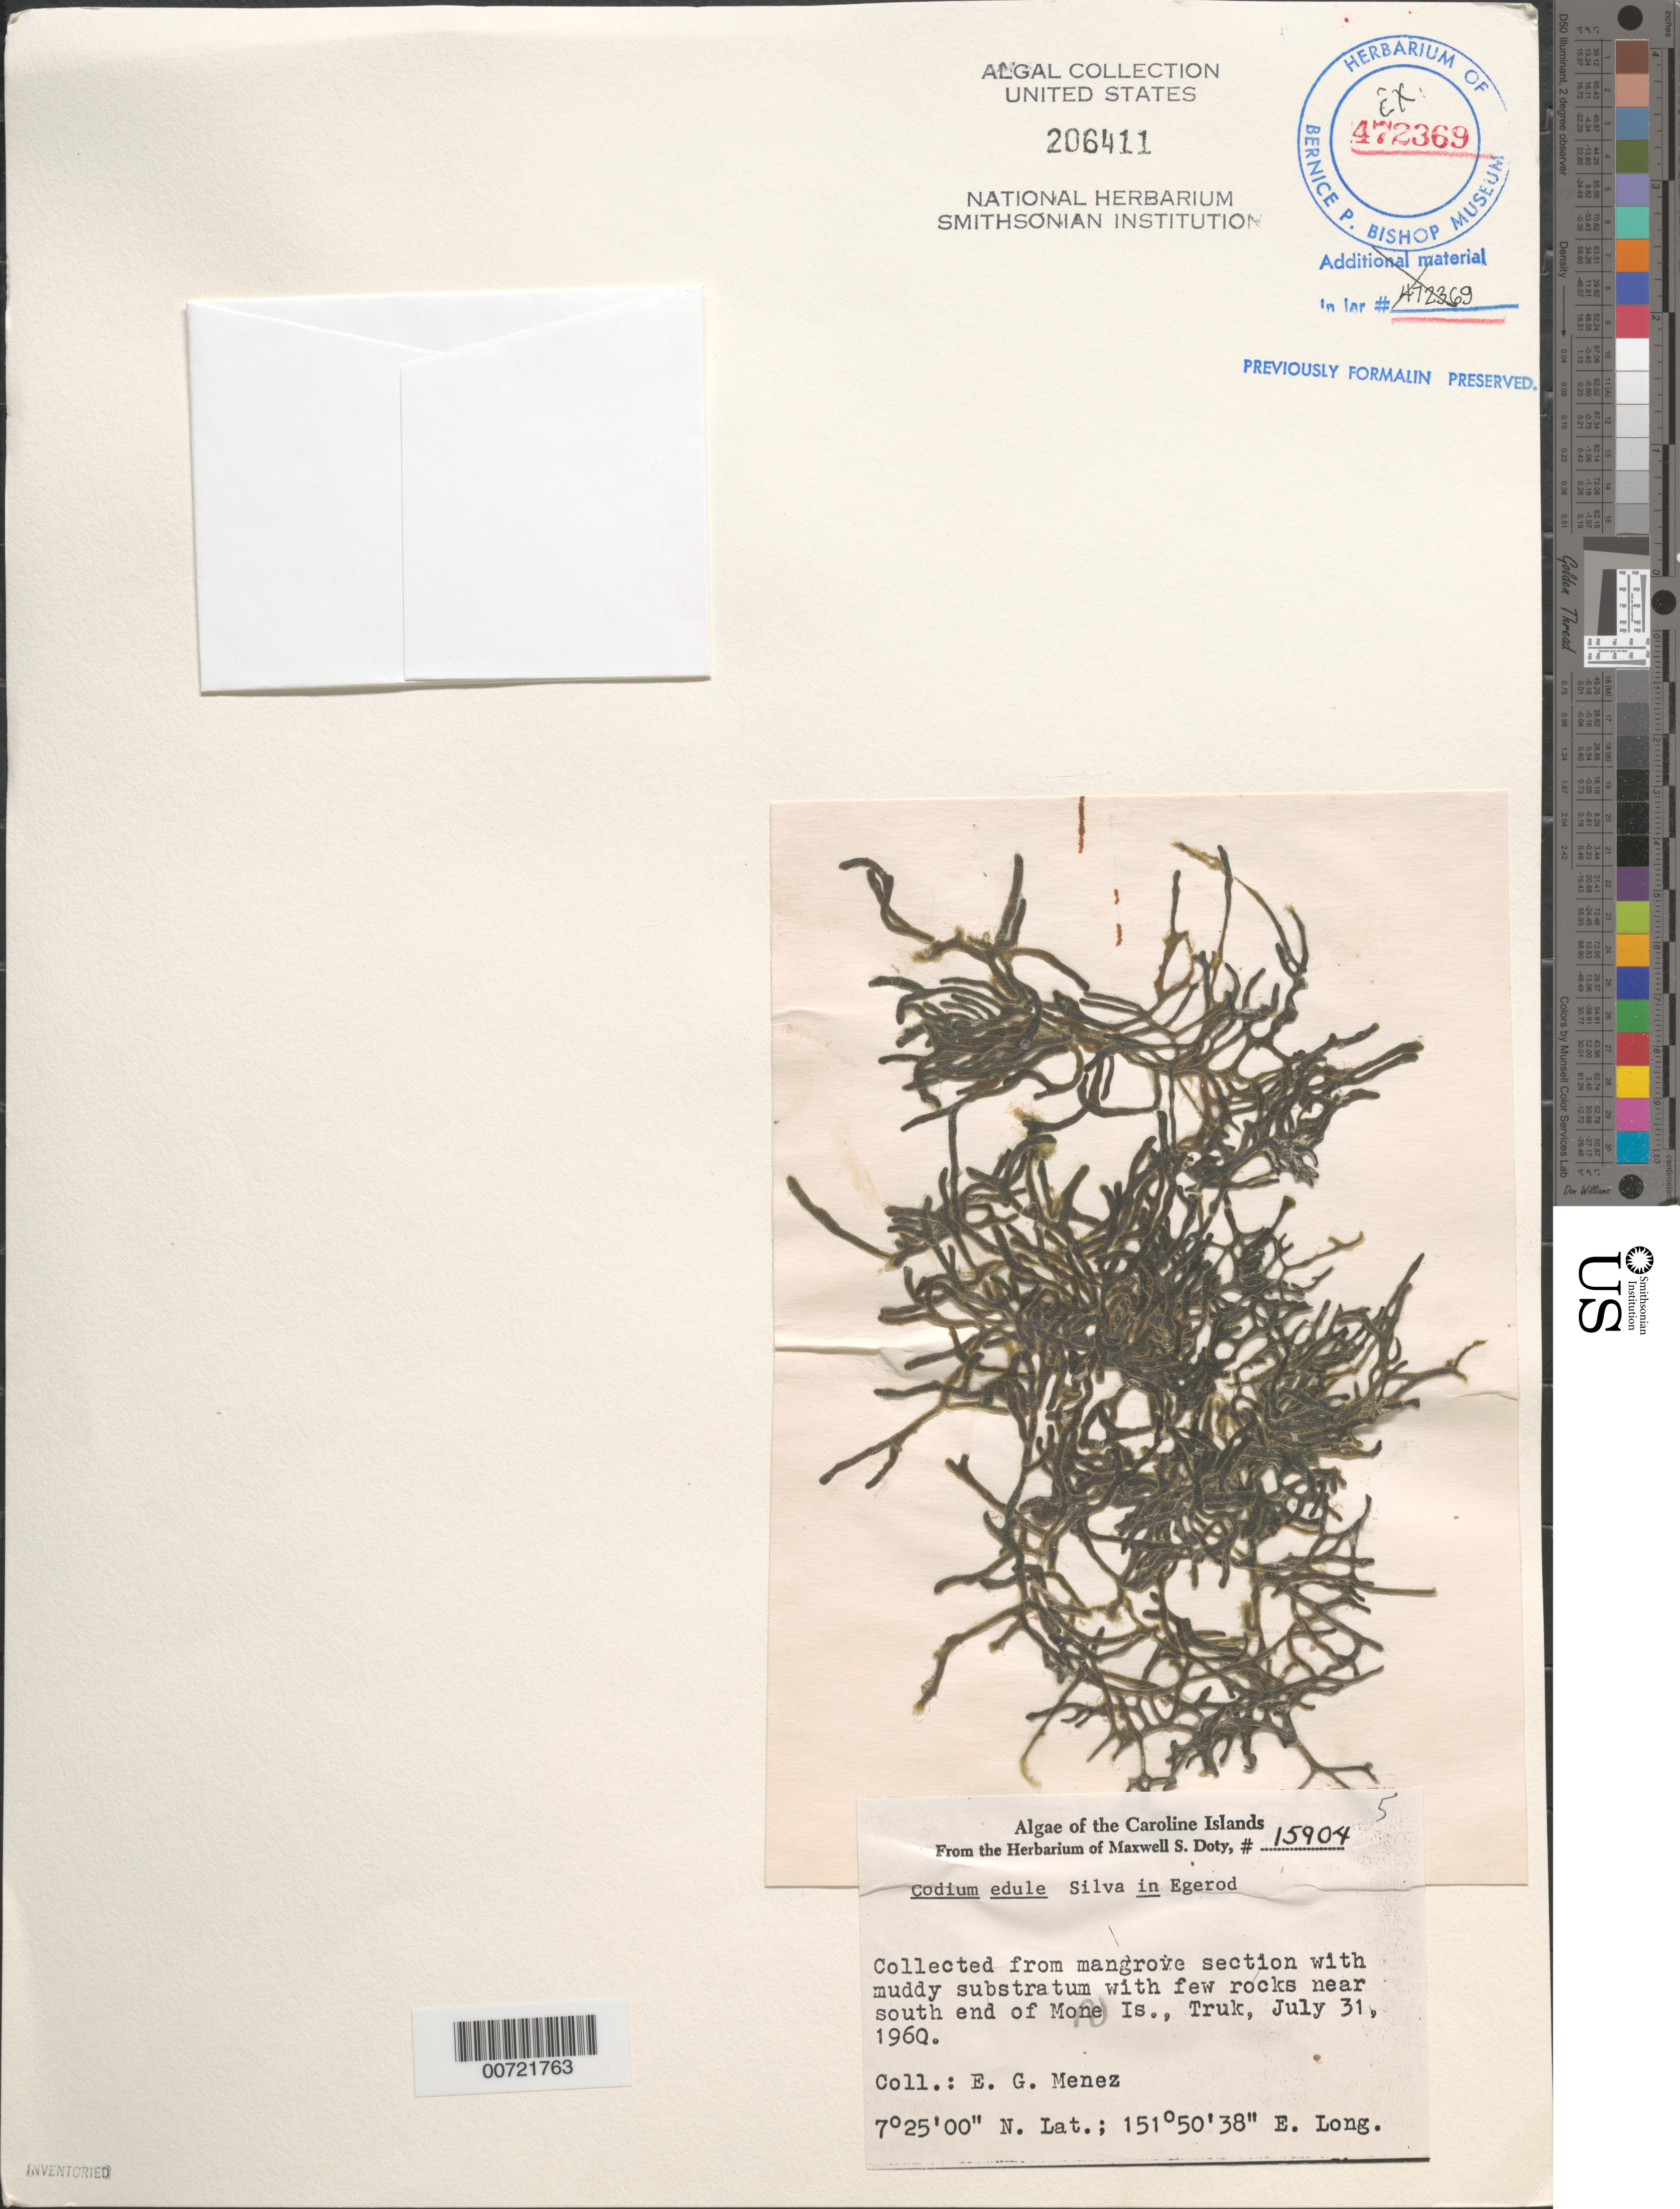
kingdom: Plantae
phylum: Chlorophyta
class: Ulvophyceae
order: Bryopsidales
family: Codiaceae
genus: Codium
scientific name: Codium edule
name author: P.C. Silva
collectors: Meñez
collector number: MSD 15904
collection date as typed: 31 Jul 1960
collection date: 1960-07-31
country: Micronesia, Federated States of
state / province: Truk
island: Moen [Wono]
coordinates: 7 25' 00" N, 151 50' 38" E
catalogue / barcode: US 206411